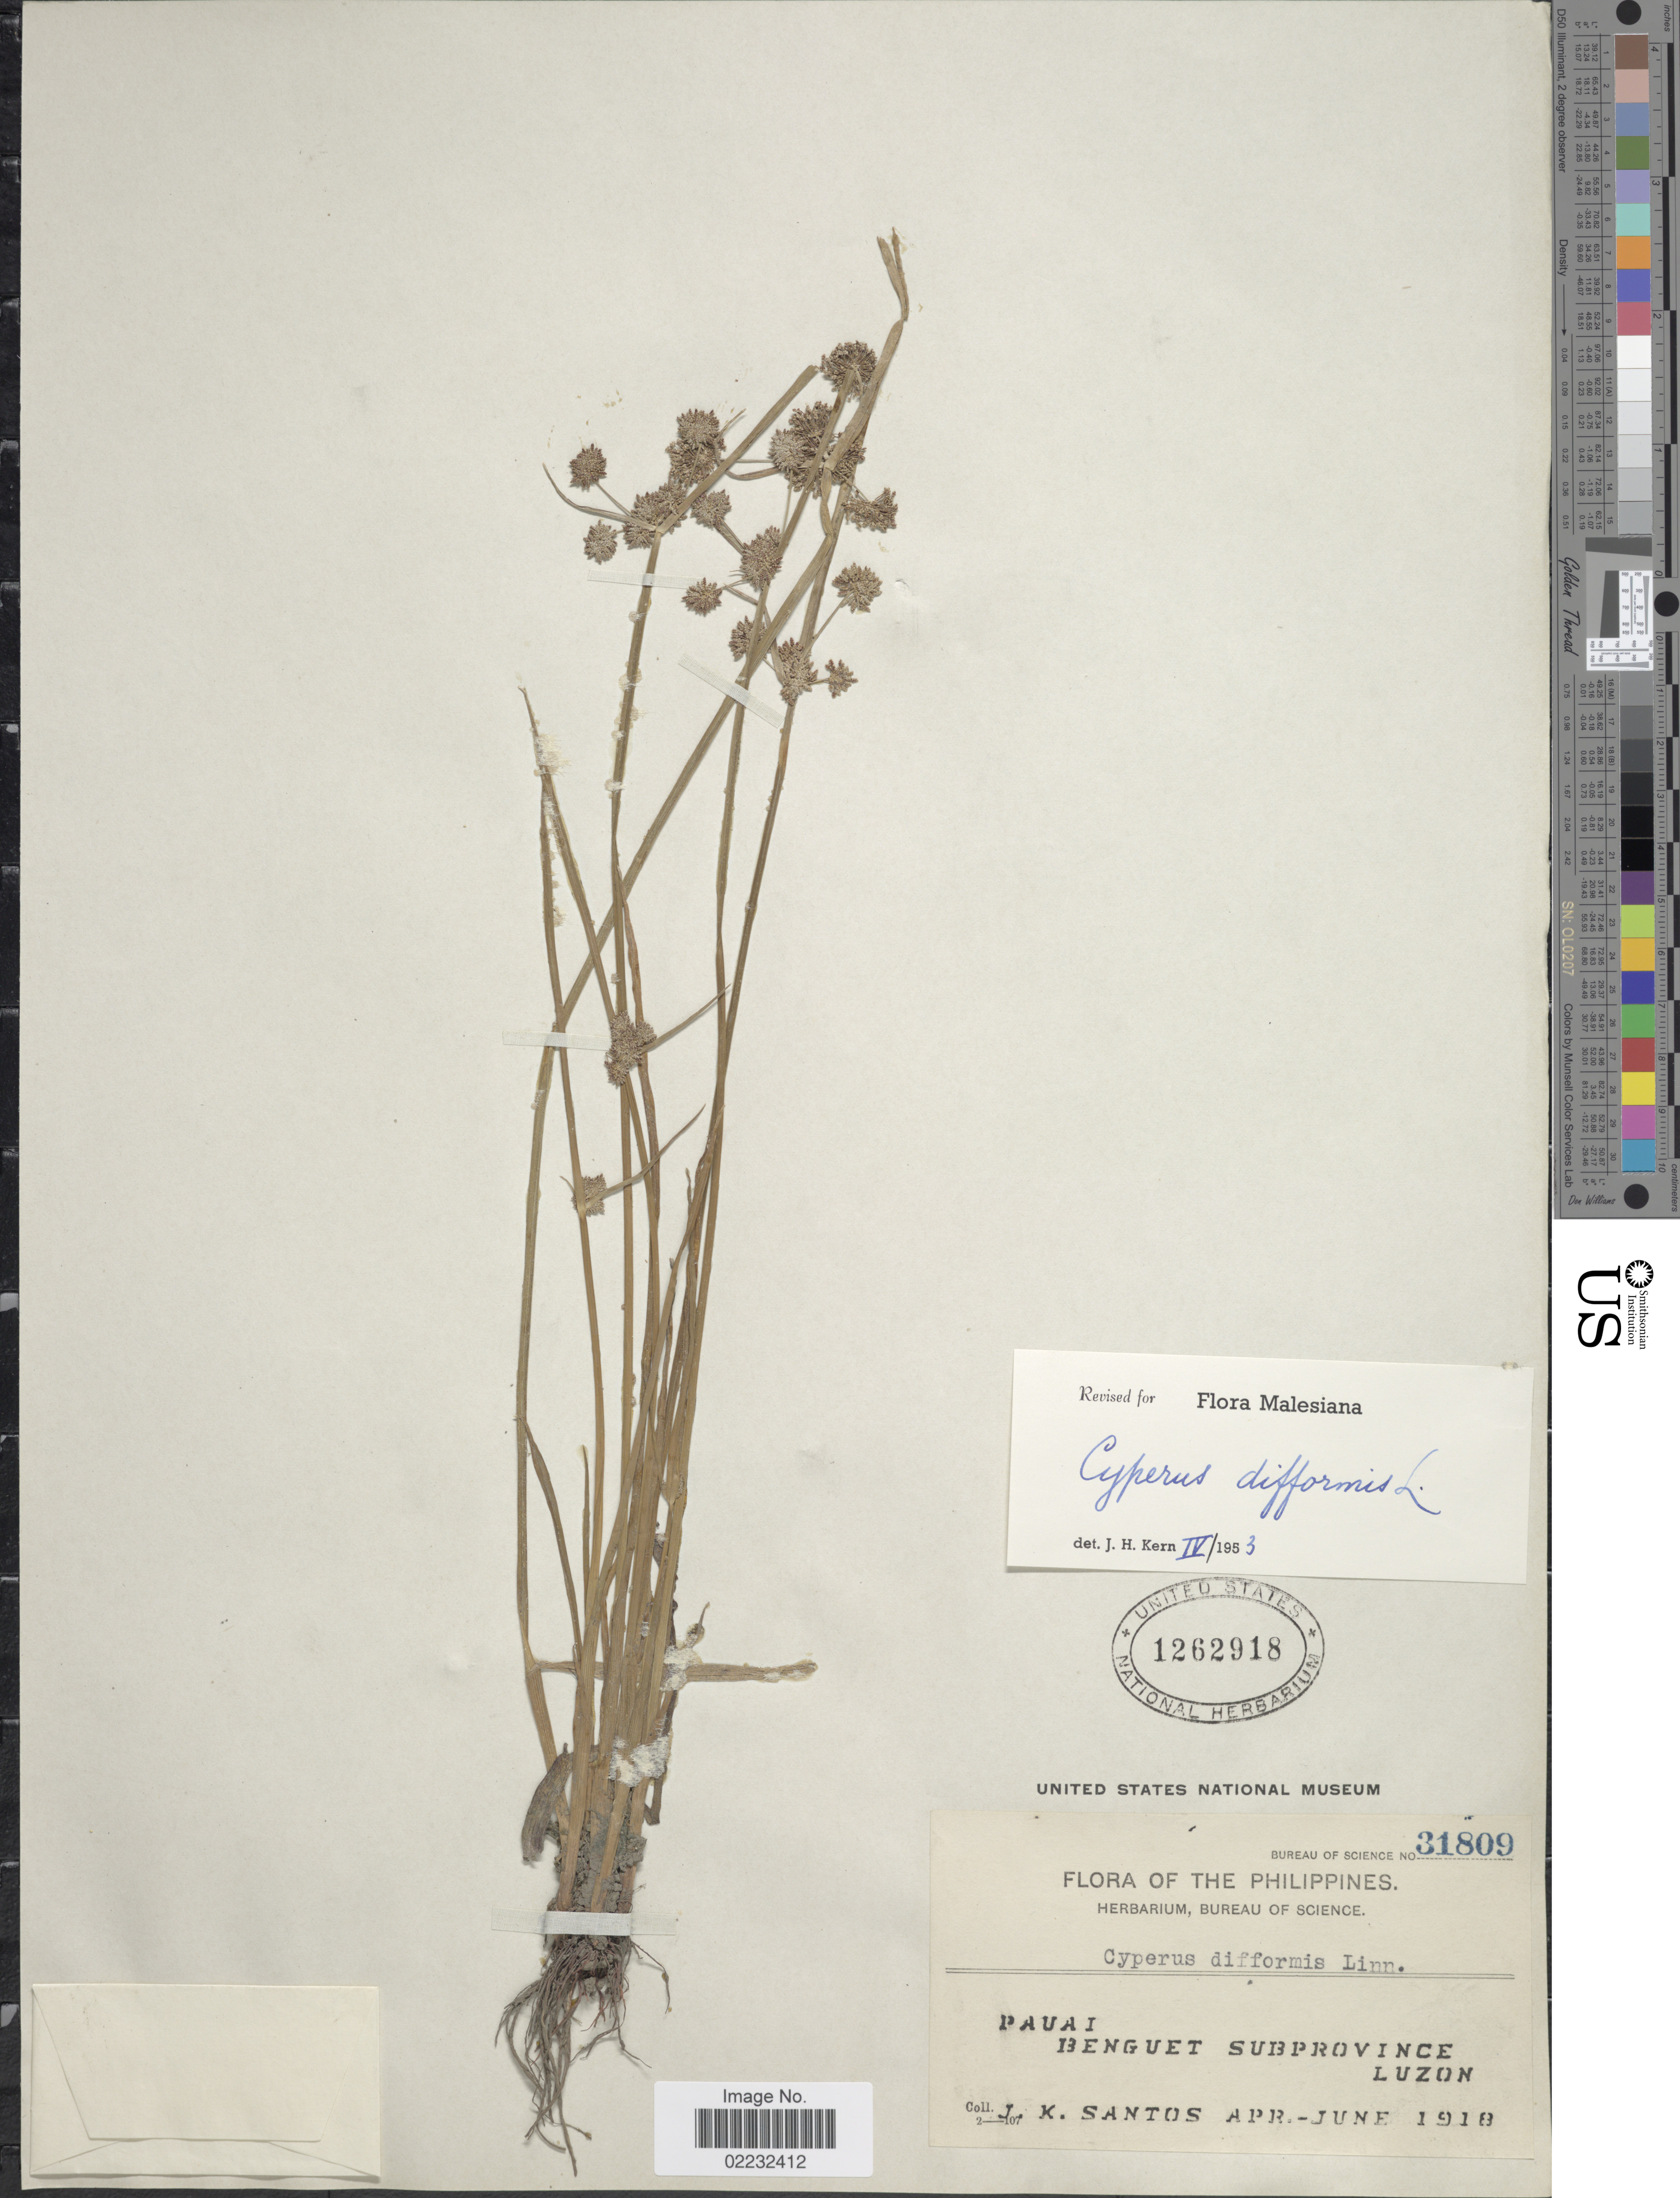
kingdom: Plantae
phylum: Tracheophyta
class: Liliopsida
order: Poales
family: Cyperaceae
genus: Cyperus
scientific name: Cyperus difformis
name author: L.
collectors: J. K. Santos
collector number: Bureau of Science 31809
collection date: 1918-04/1918-06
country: Philippines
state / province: Cordillera (Administrative Region)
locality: Pauai, Benguet Subprovince, Luzon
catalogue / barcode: US 1262918